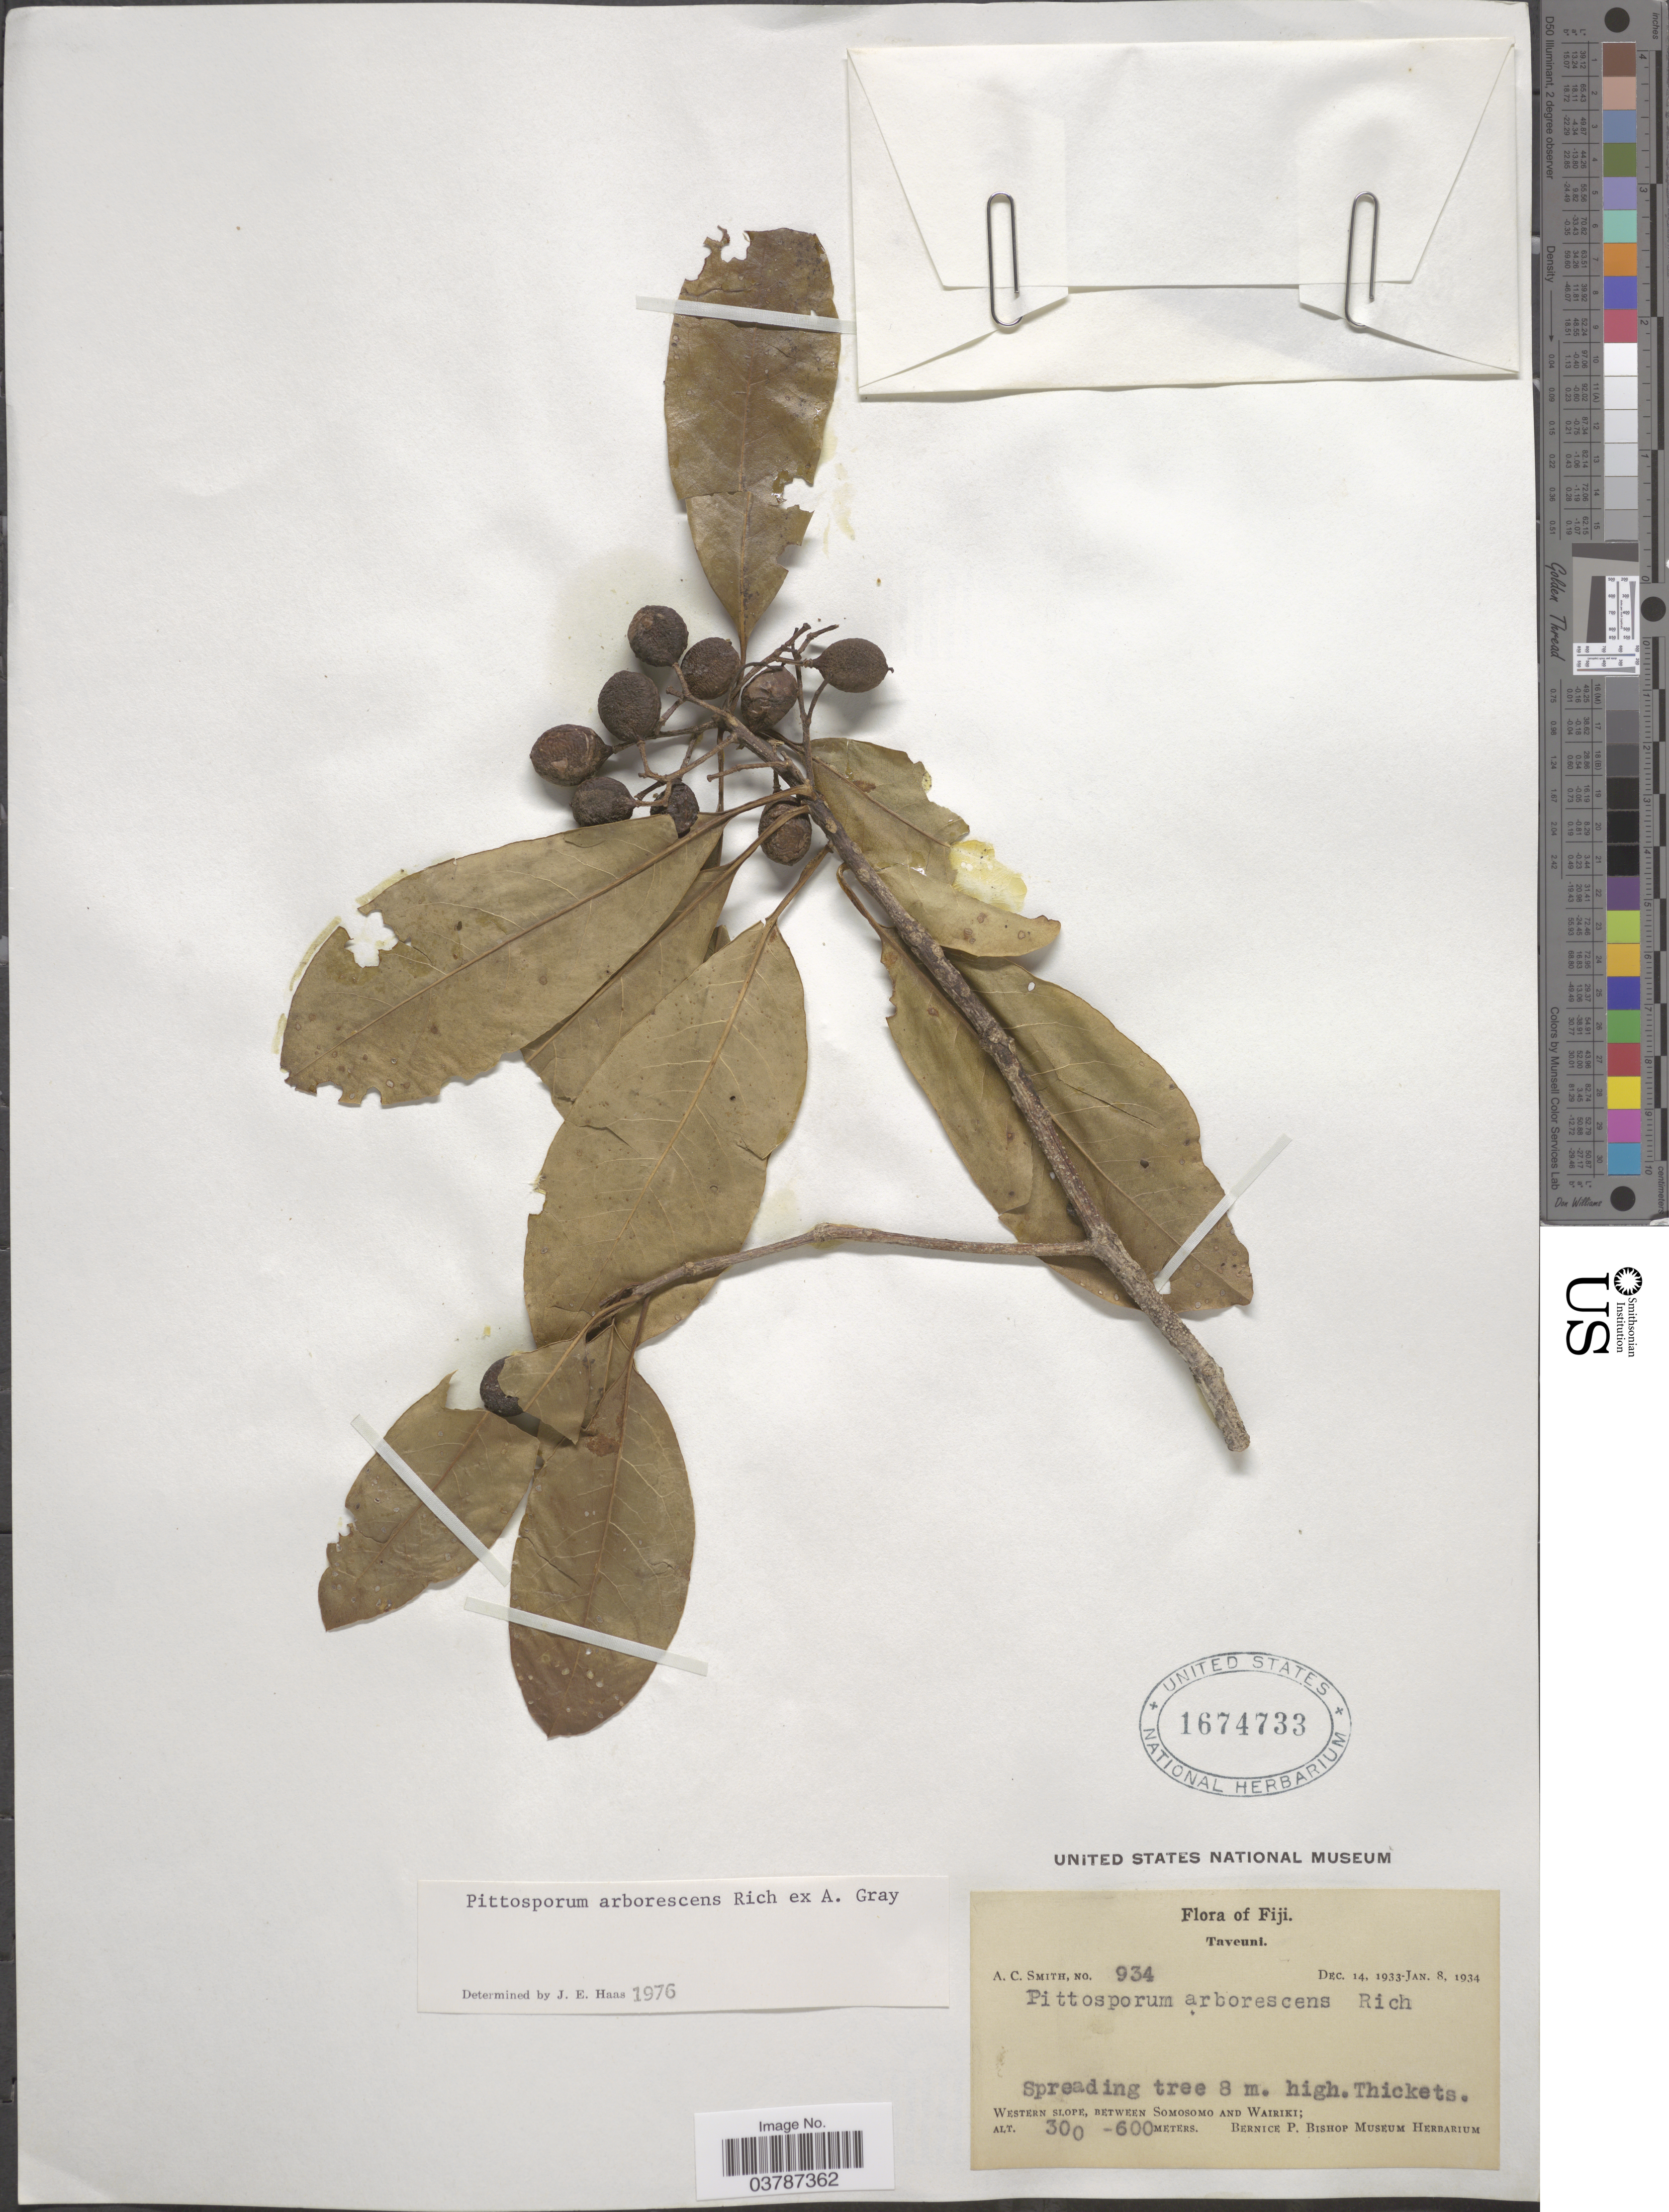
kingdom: Plantae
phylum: Tracheophyta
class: Magnoliopsida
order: Apiales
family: Pittosporaceae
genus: Pittosporum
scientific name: Pittosporum arborescens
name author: Rich. ex A. Gray in Wilkes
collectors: A. C. Smith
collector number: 934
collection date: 1933-12-14/1934-01-08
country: Fiji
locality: Taveuni. Western slope, between Somosomo and Wairiki.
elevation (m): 300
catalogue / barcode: US 1674733